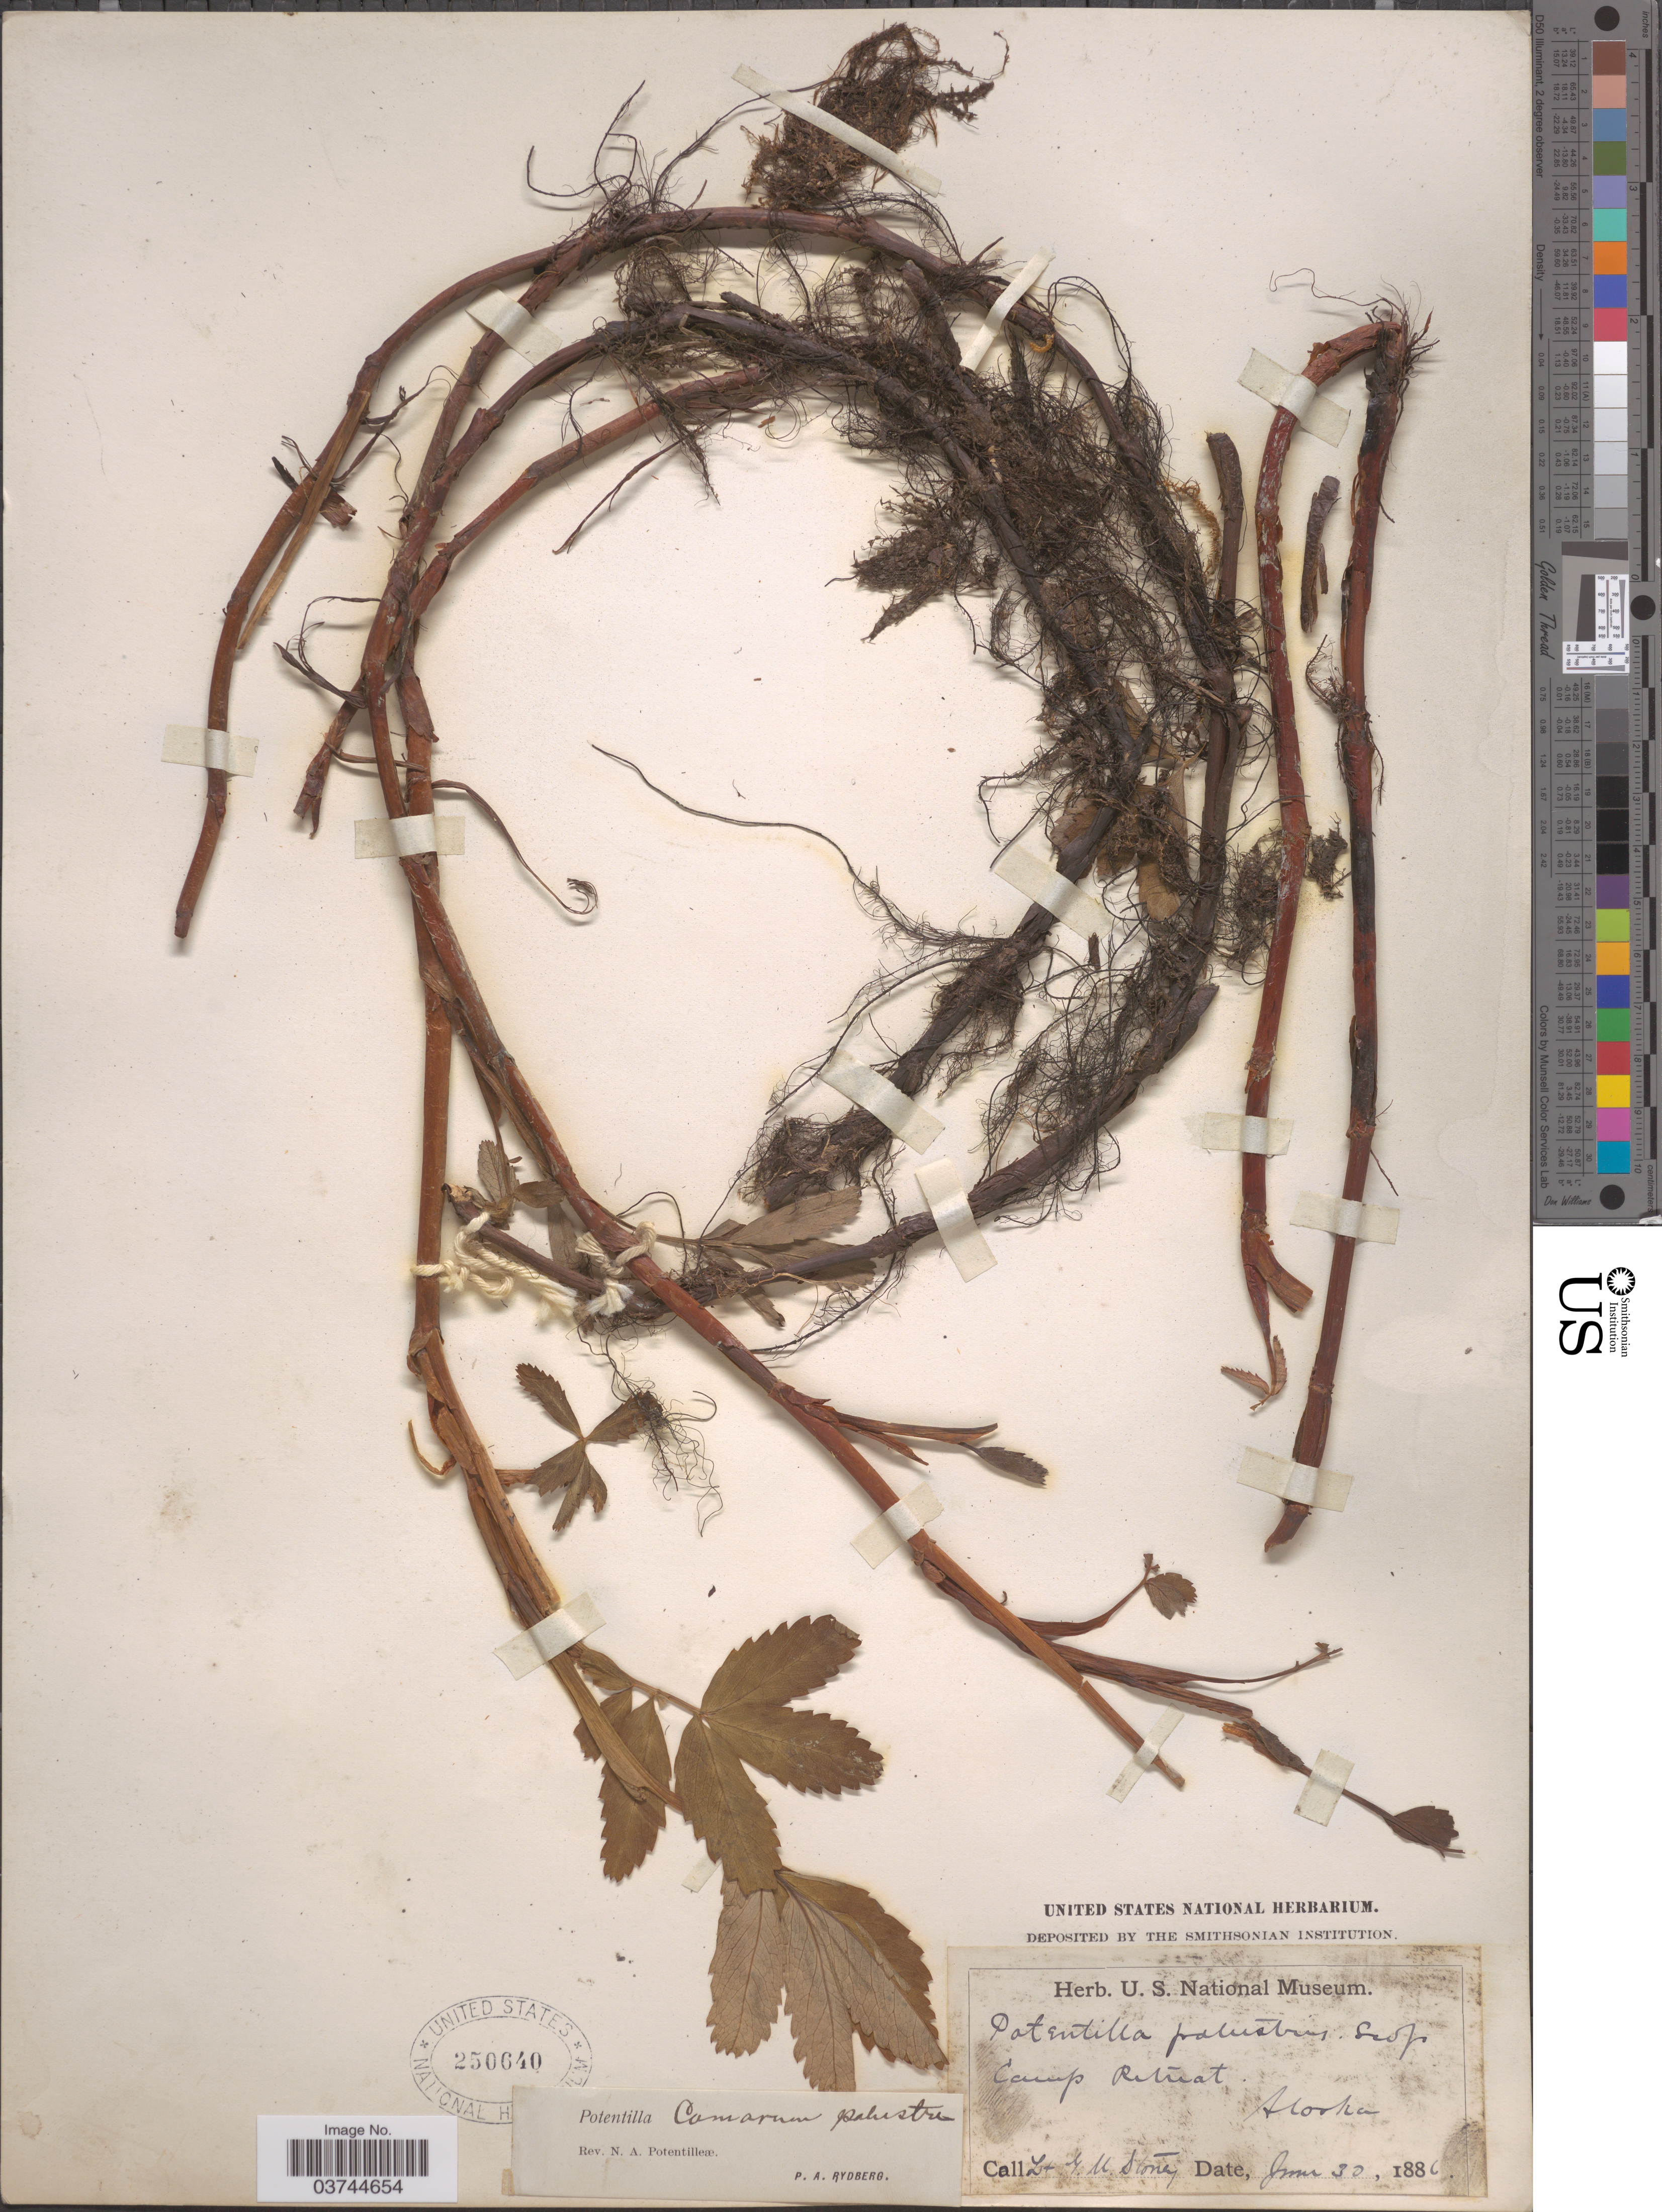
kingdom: Plantae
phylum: Tracheophyta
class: Magnoliopsida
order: Rosales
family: Rosaceae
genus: Comarum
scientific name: Comarum palustre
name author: L.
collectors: G. Stoney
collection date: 1886-06-30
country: United States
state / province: Alaska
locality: Camp Retreat.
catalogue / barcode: US 250640